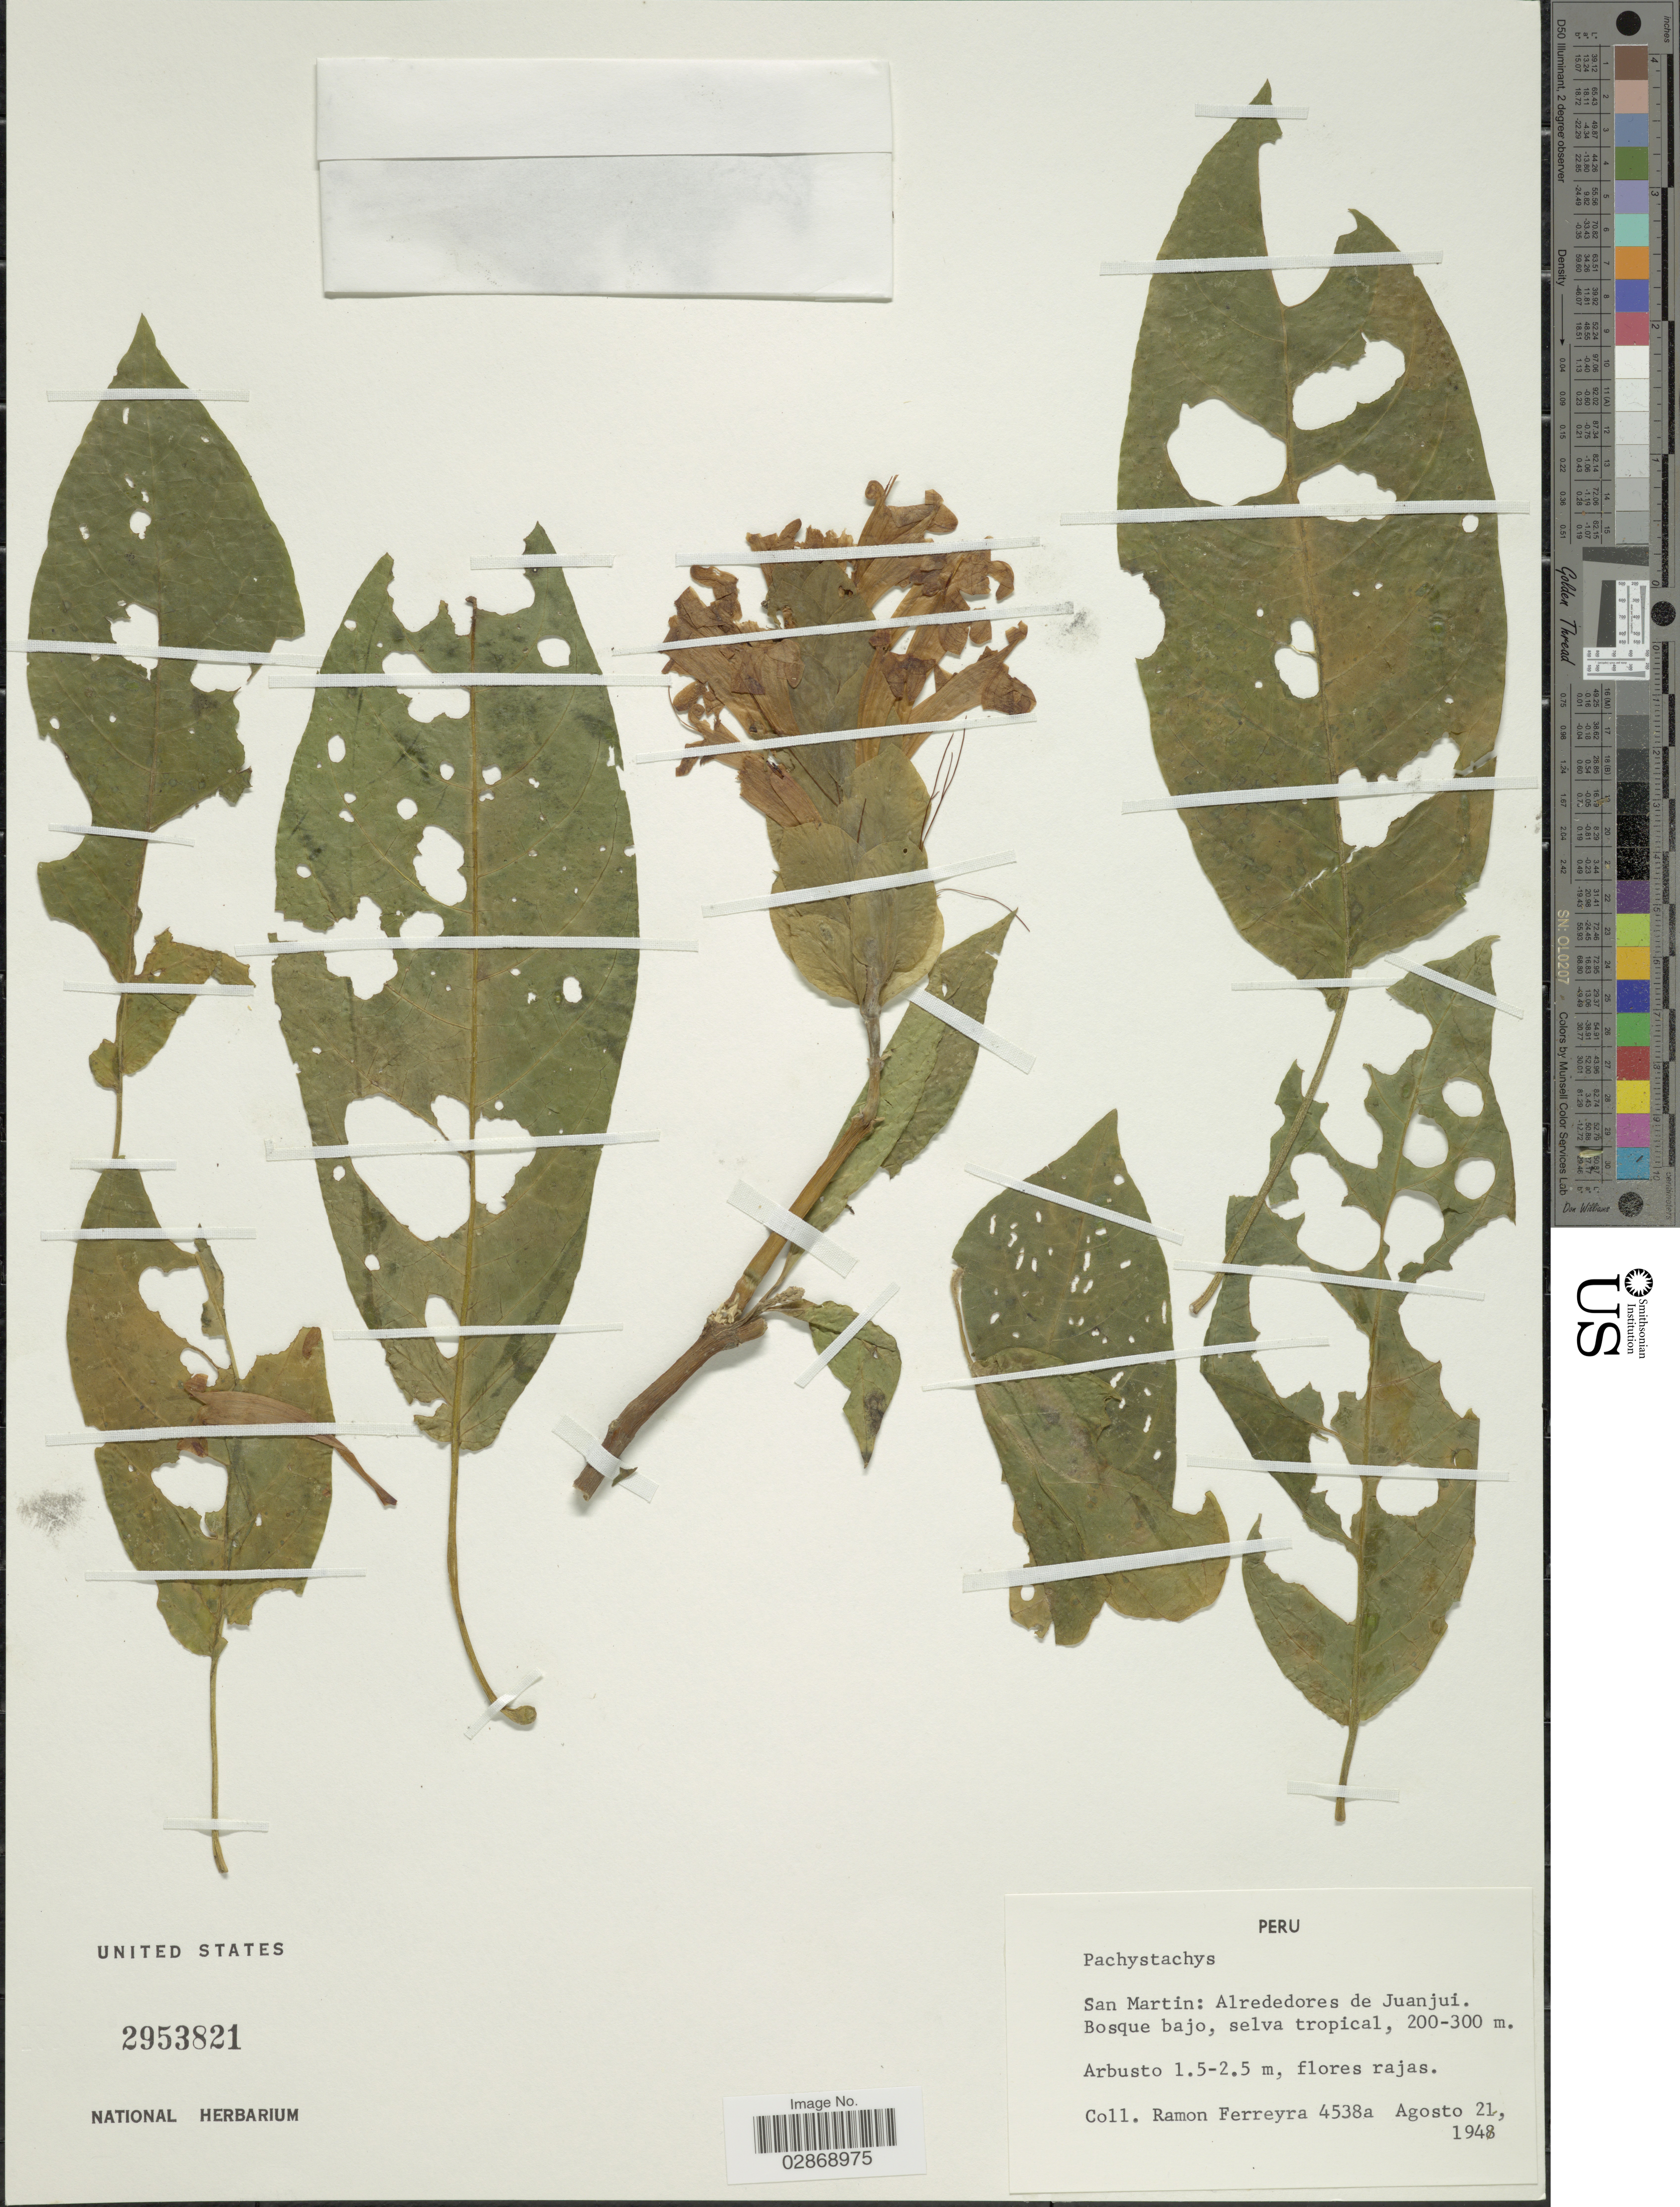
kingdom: Plantae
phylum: Tracheophyta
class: Magnoliopsida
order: Lamiales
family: Acanthaceae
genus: Pachystachys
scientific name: Pachystachys puberula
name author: Wassh.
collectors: R. A. Ferreyra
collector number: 4538a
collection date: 1948-08-21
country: Peru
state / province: San Martín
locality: Alrededores de Juanjui.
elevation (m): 200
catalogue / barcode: US 2953821